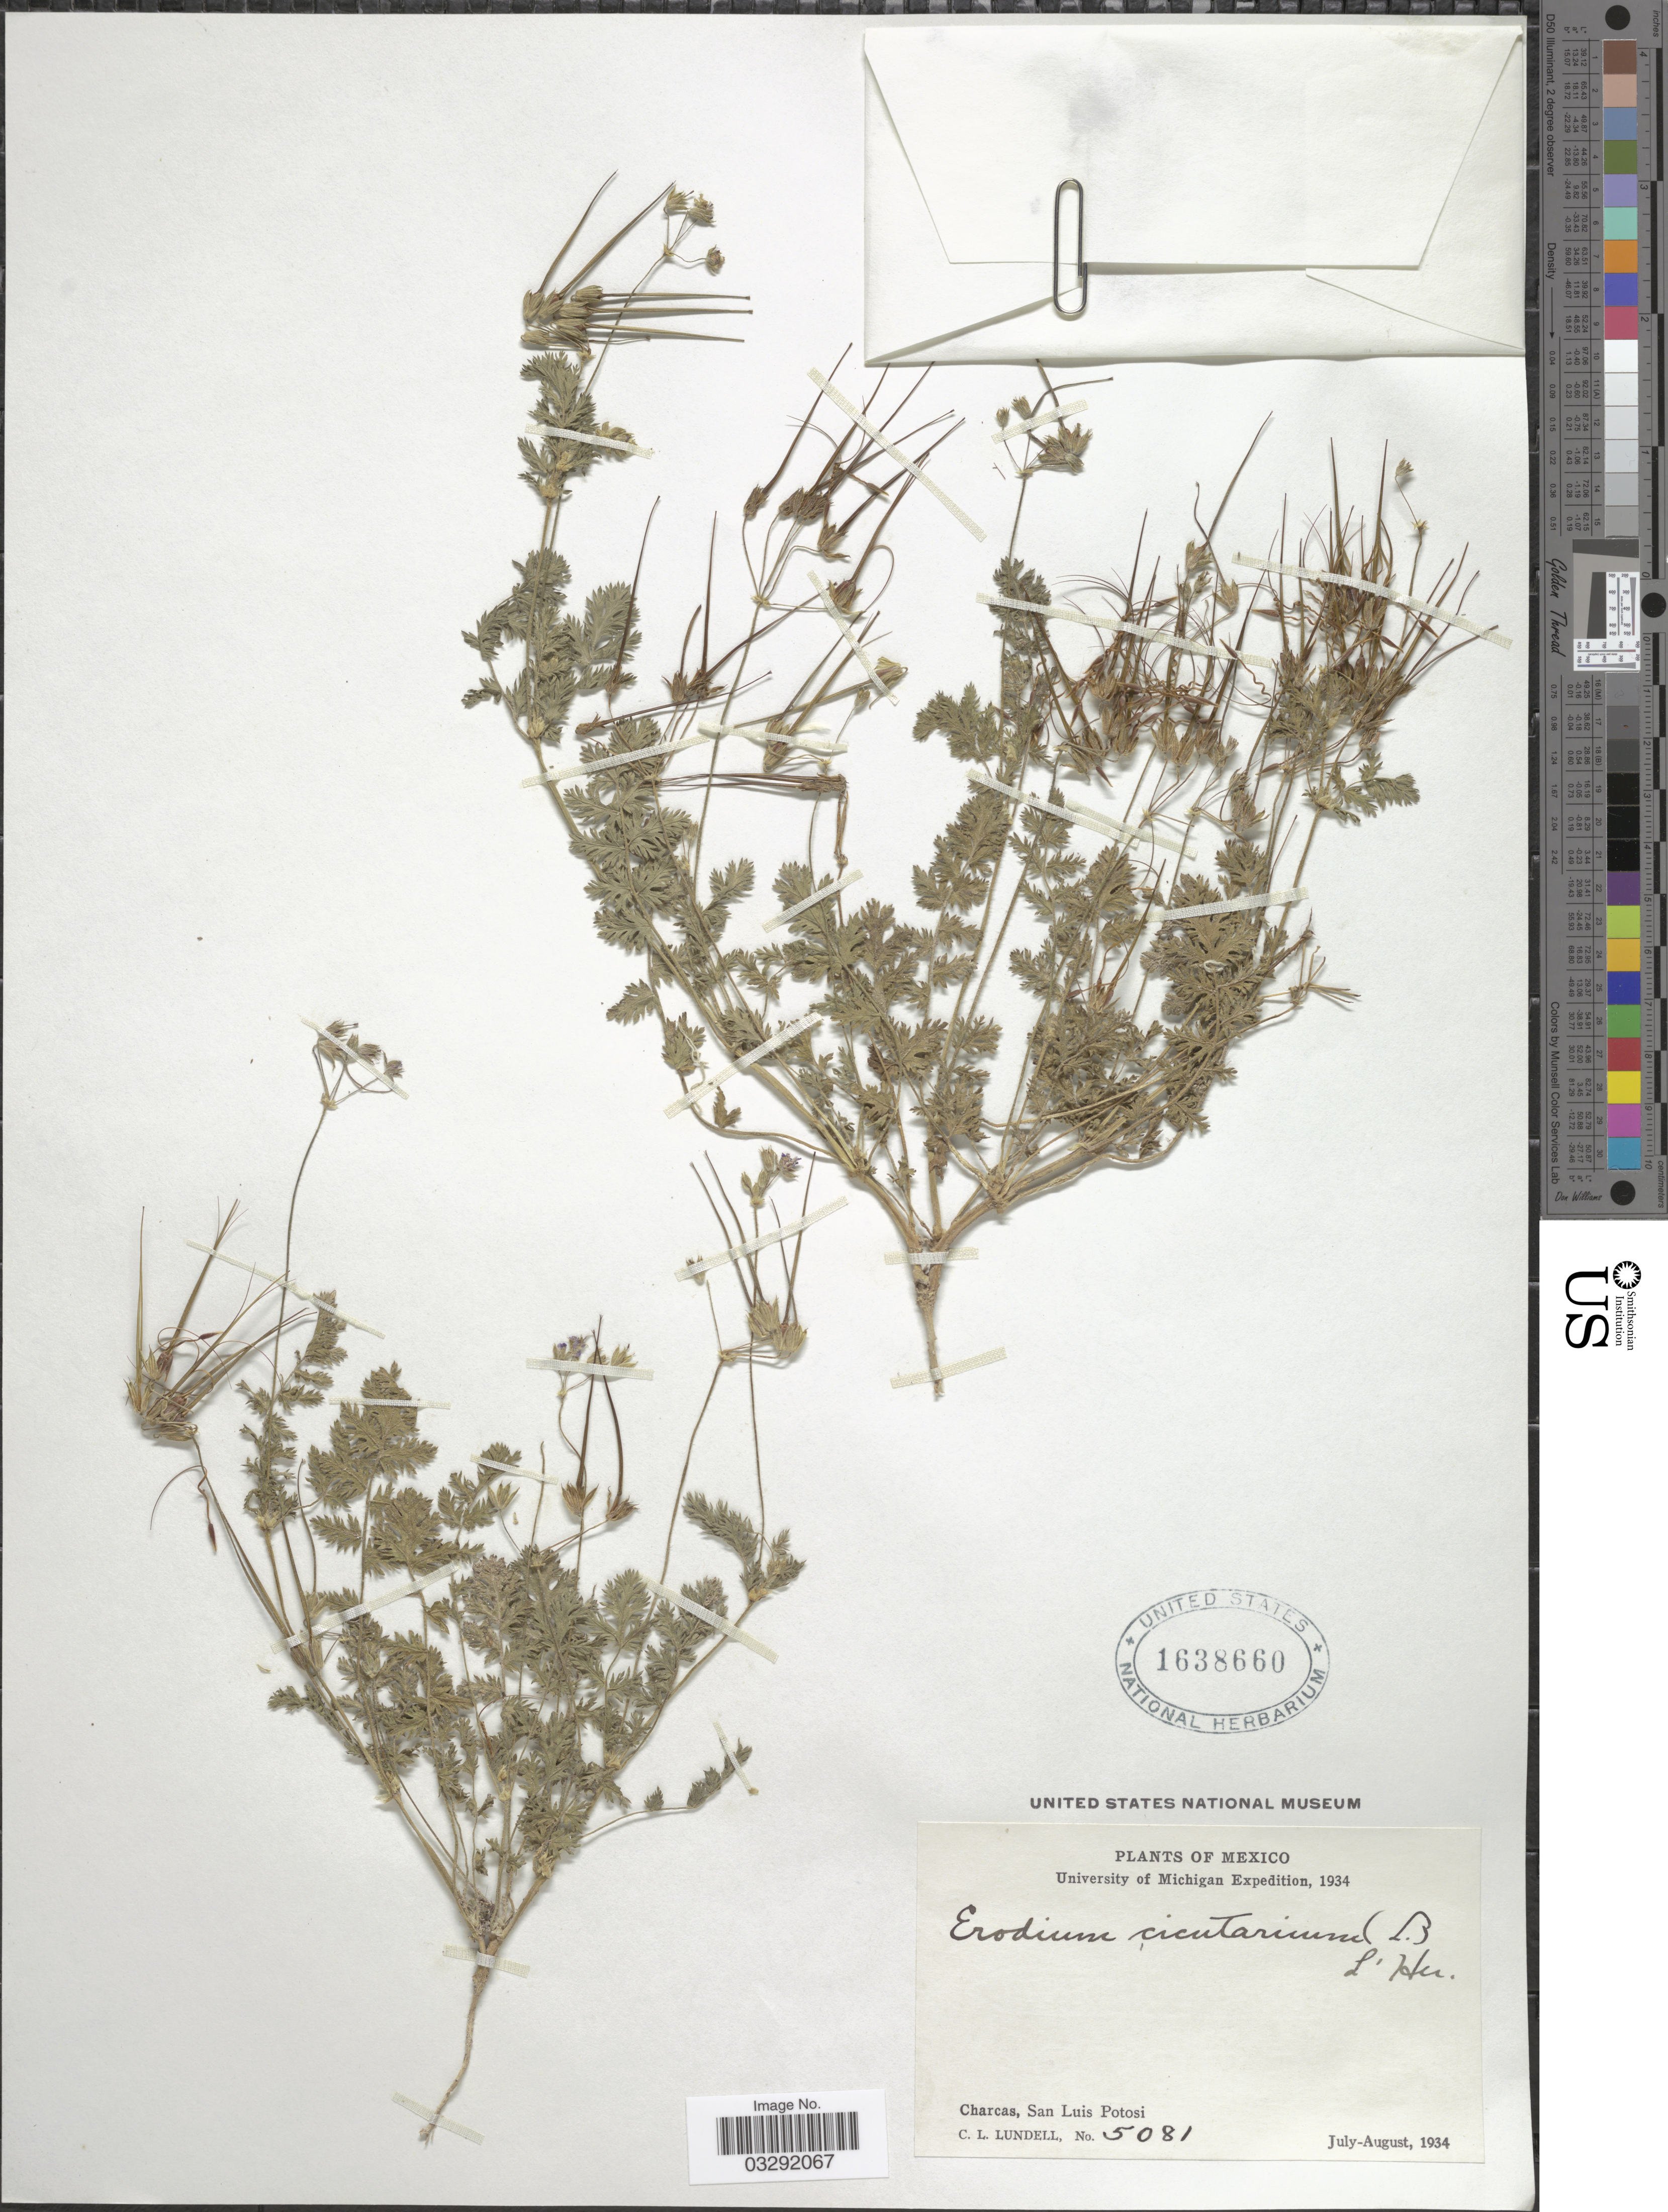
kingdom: Plantae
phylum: Tracheophyta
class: Magnoliopsida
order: Geraniales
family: Geraniaceae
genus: Erodium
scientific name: Erodium cicutarium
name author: (L.) L'Hér.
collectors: C. L. Lundell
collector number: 5081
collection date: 1934-07/1934-08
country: Mexico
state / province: San Luis Potosí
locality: Charcas.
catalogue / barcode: US 1638660